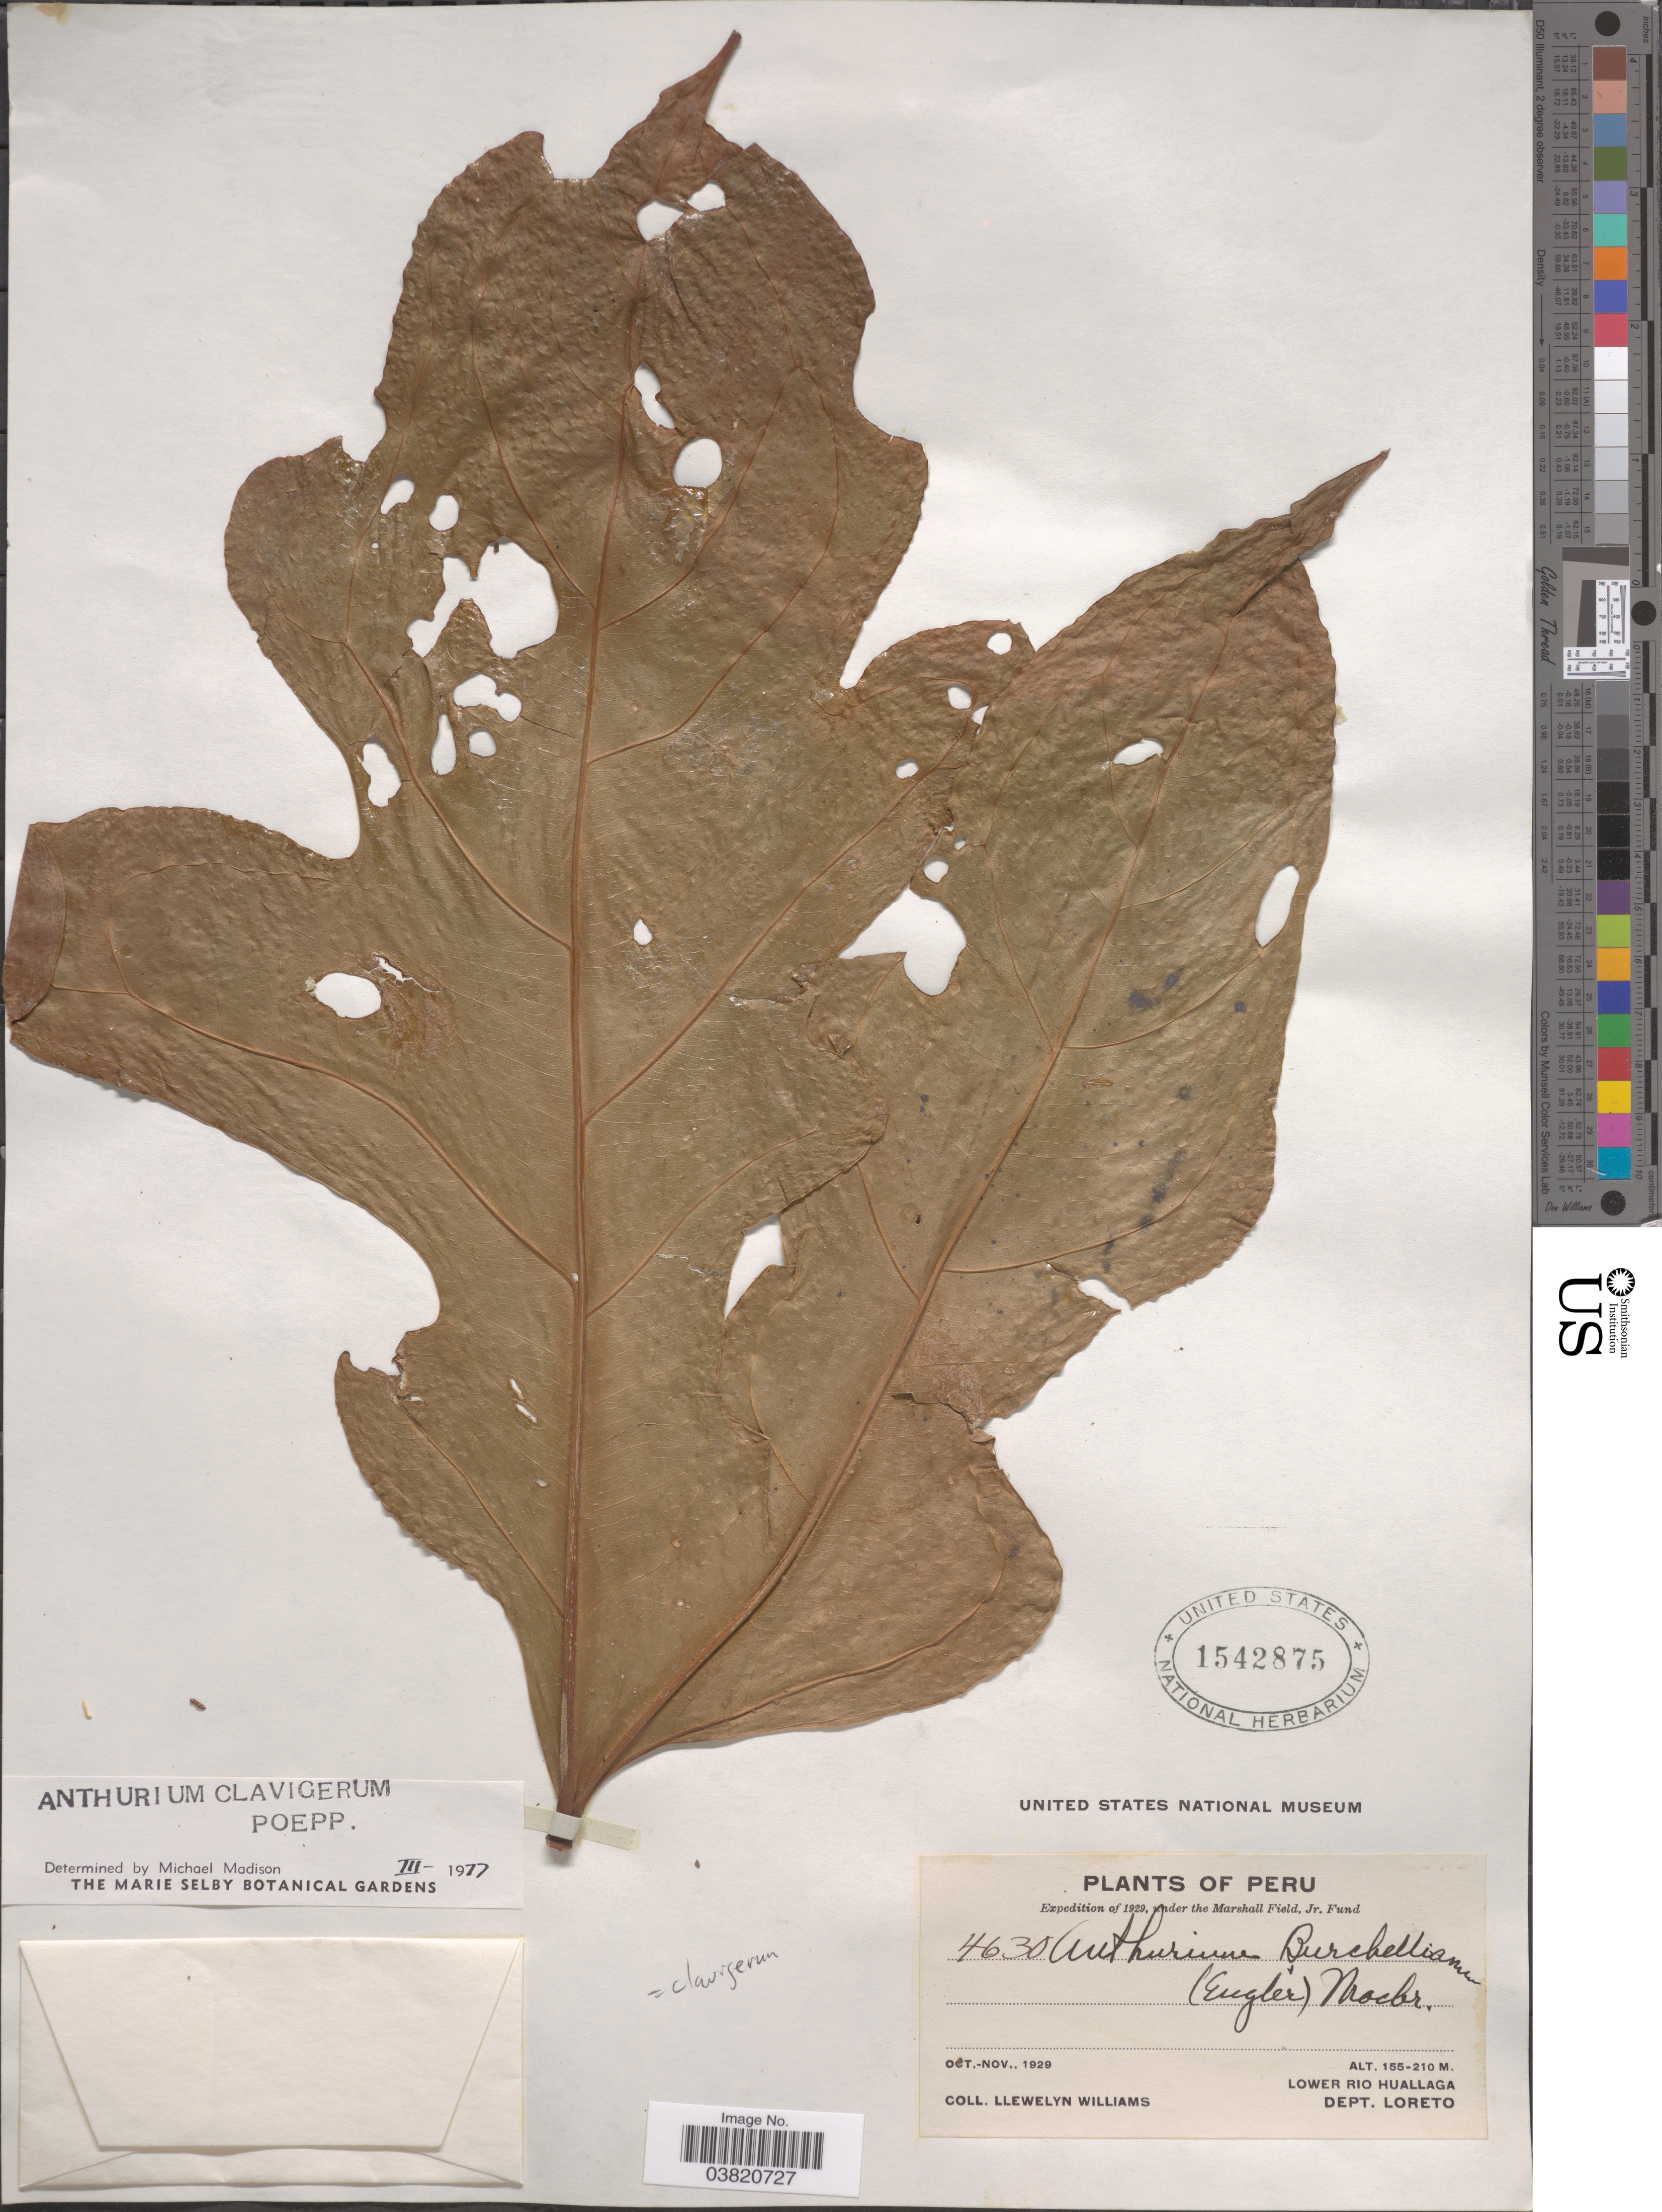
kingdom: Plantae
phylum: Tracheophyta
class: Liliopsida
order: Alismatales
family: Araceae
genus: Anthurium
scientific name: Anthurium clavigerum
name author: Poepp. & Endl.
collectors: Ll. Williams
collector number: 4630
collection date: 1929-10/1929-11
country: Peru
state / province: Loreto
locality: Lower Rio Huallaga. Dept. Loreto.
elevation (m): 155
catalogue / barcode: US 1542875